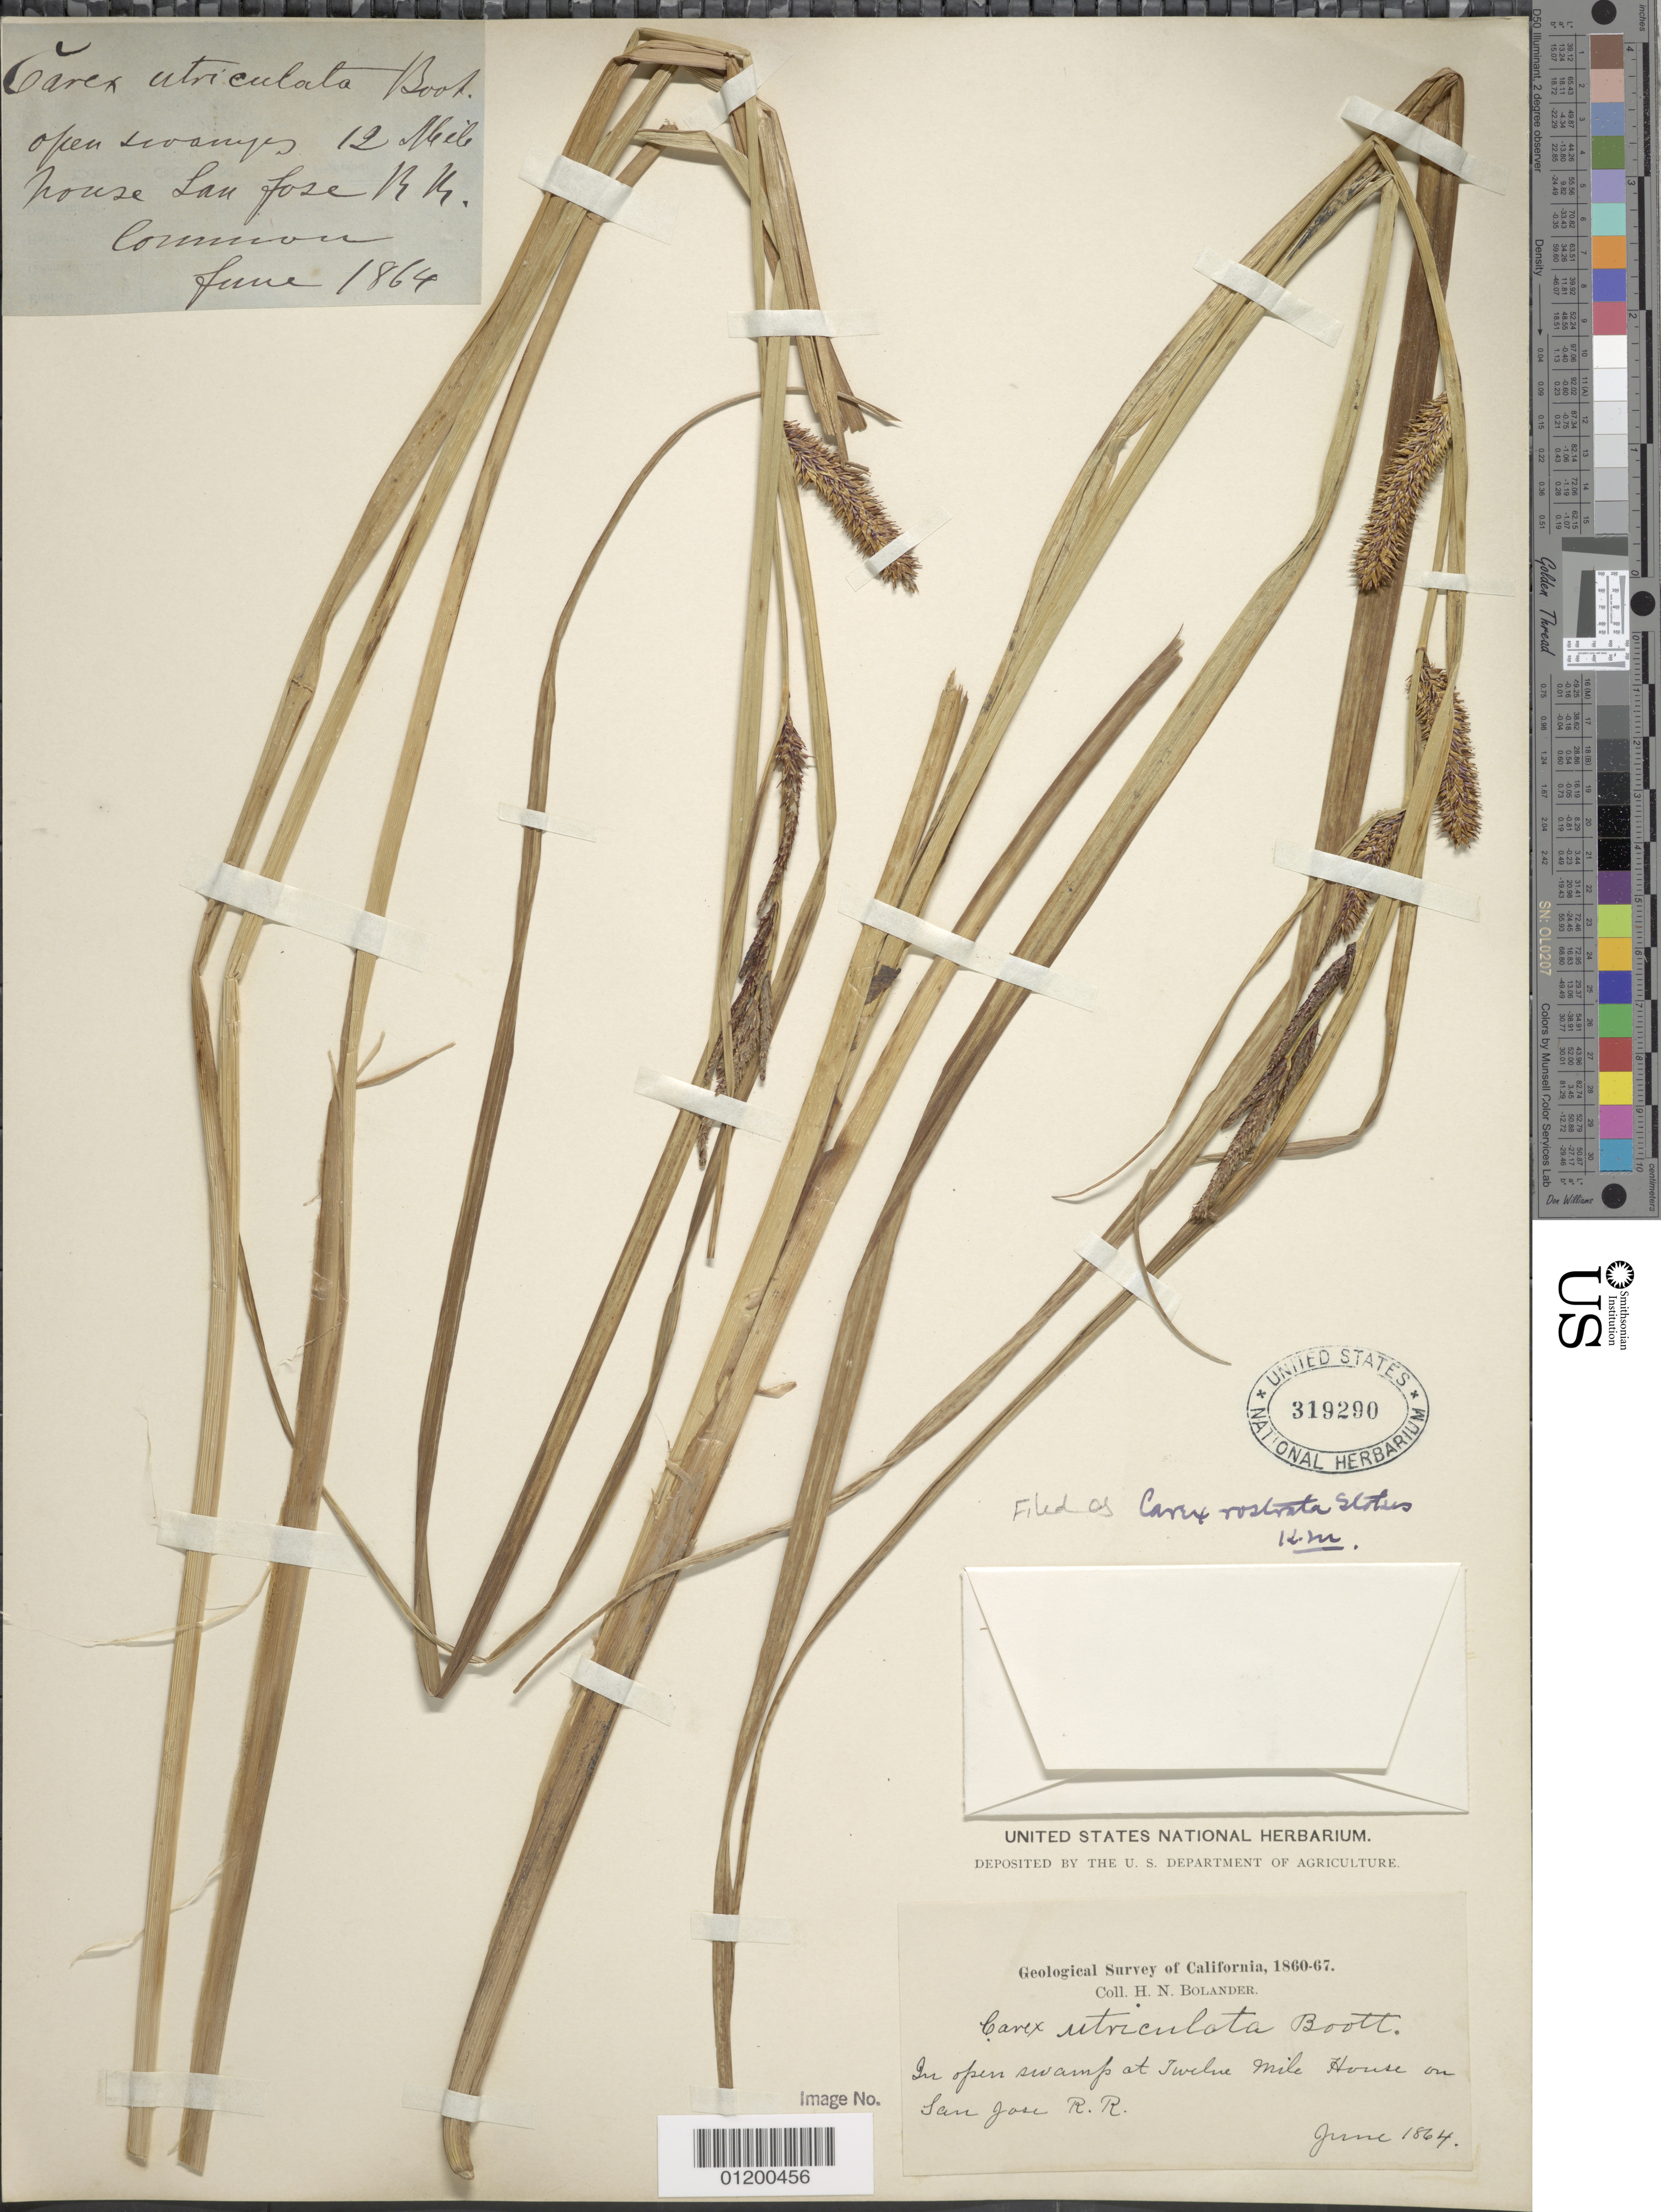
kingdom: Plantae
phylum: Tracheophyta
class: Liliopsida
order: Poales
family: Cyperaceae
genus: Carex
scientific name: Carex rostrata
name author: Stokes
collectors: H. Bolander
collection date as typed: Jun 1864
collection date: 1864-06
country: United States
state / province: California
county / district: Santa Clara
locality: Twelve miles House on San Jose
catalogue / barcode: US 319290